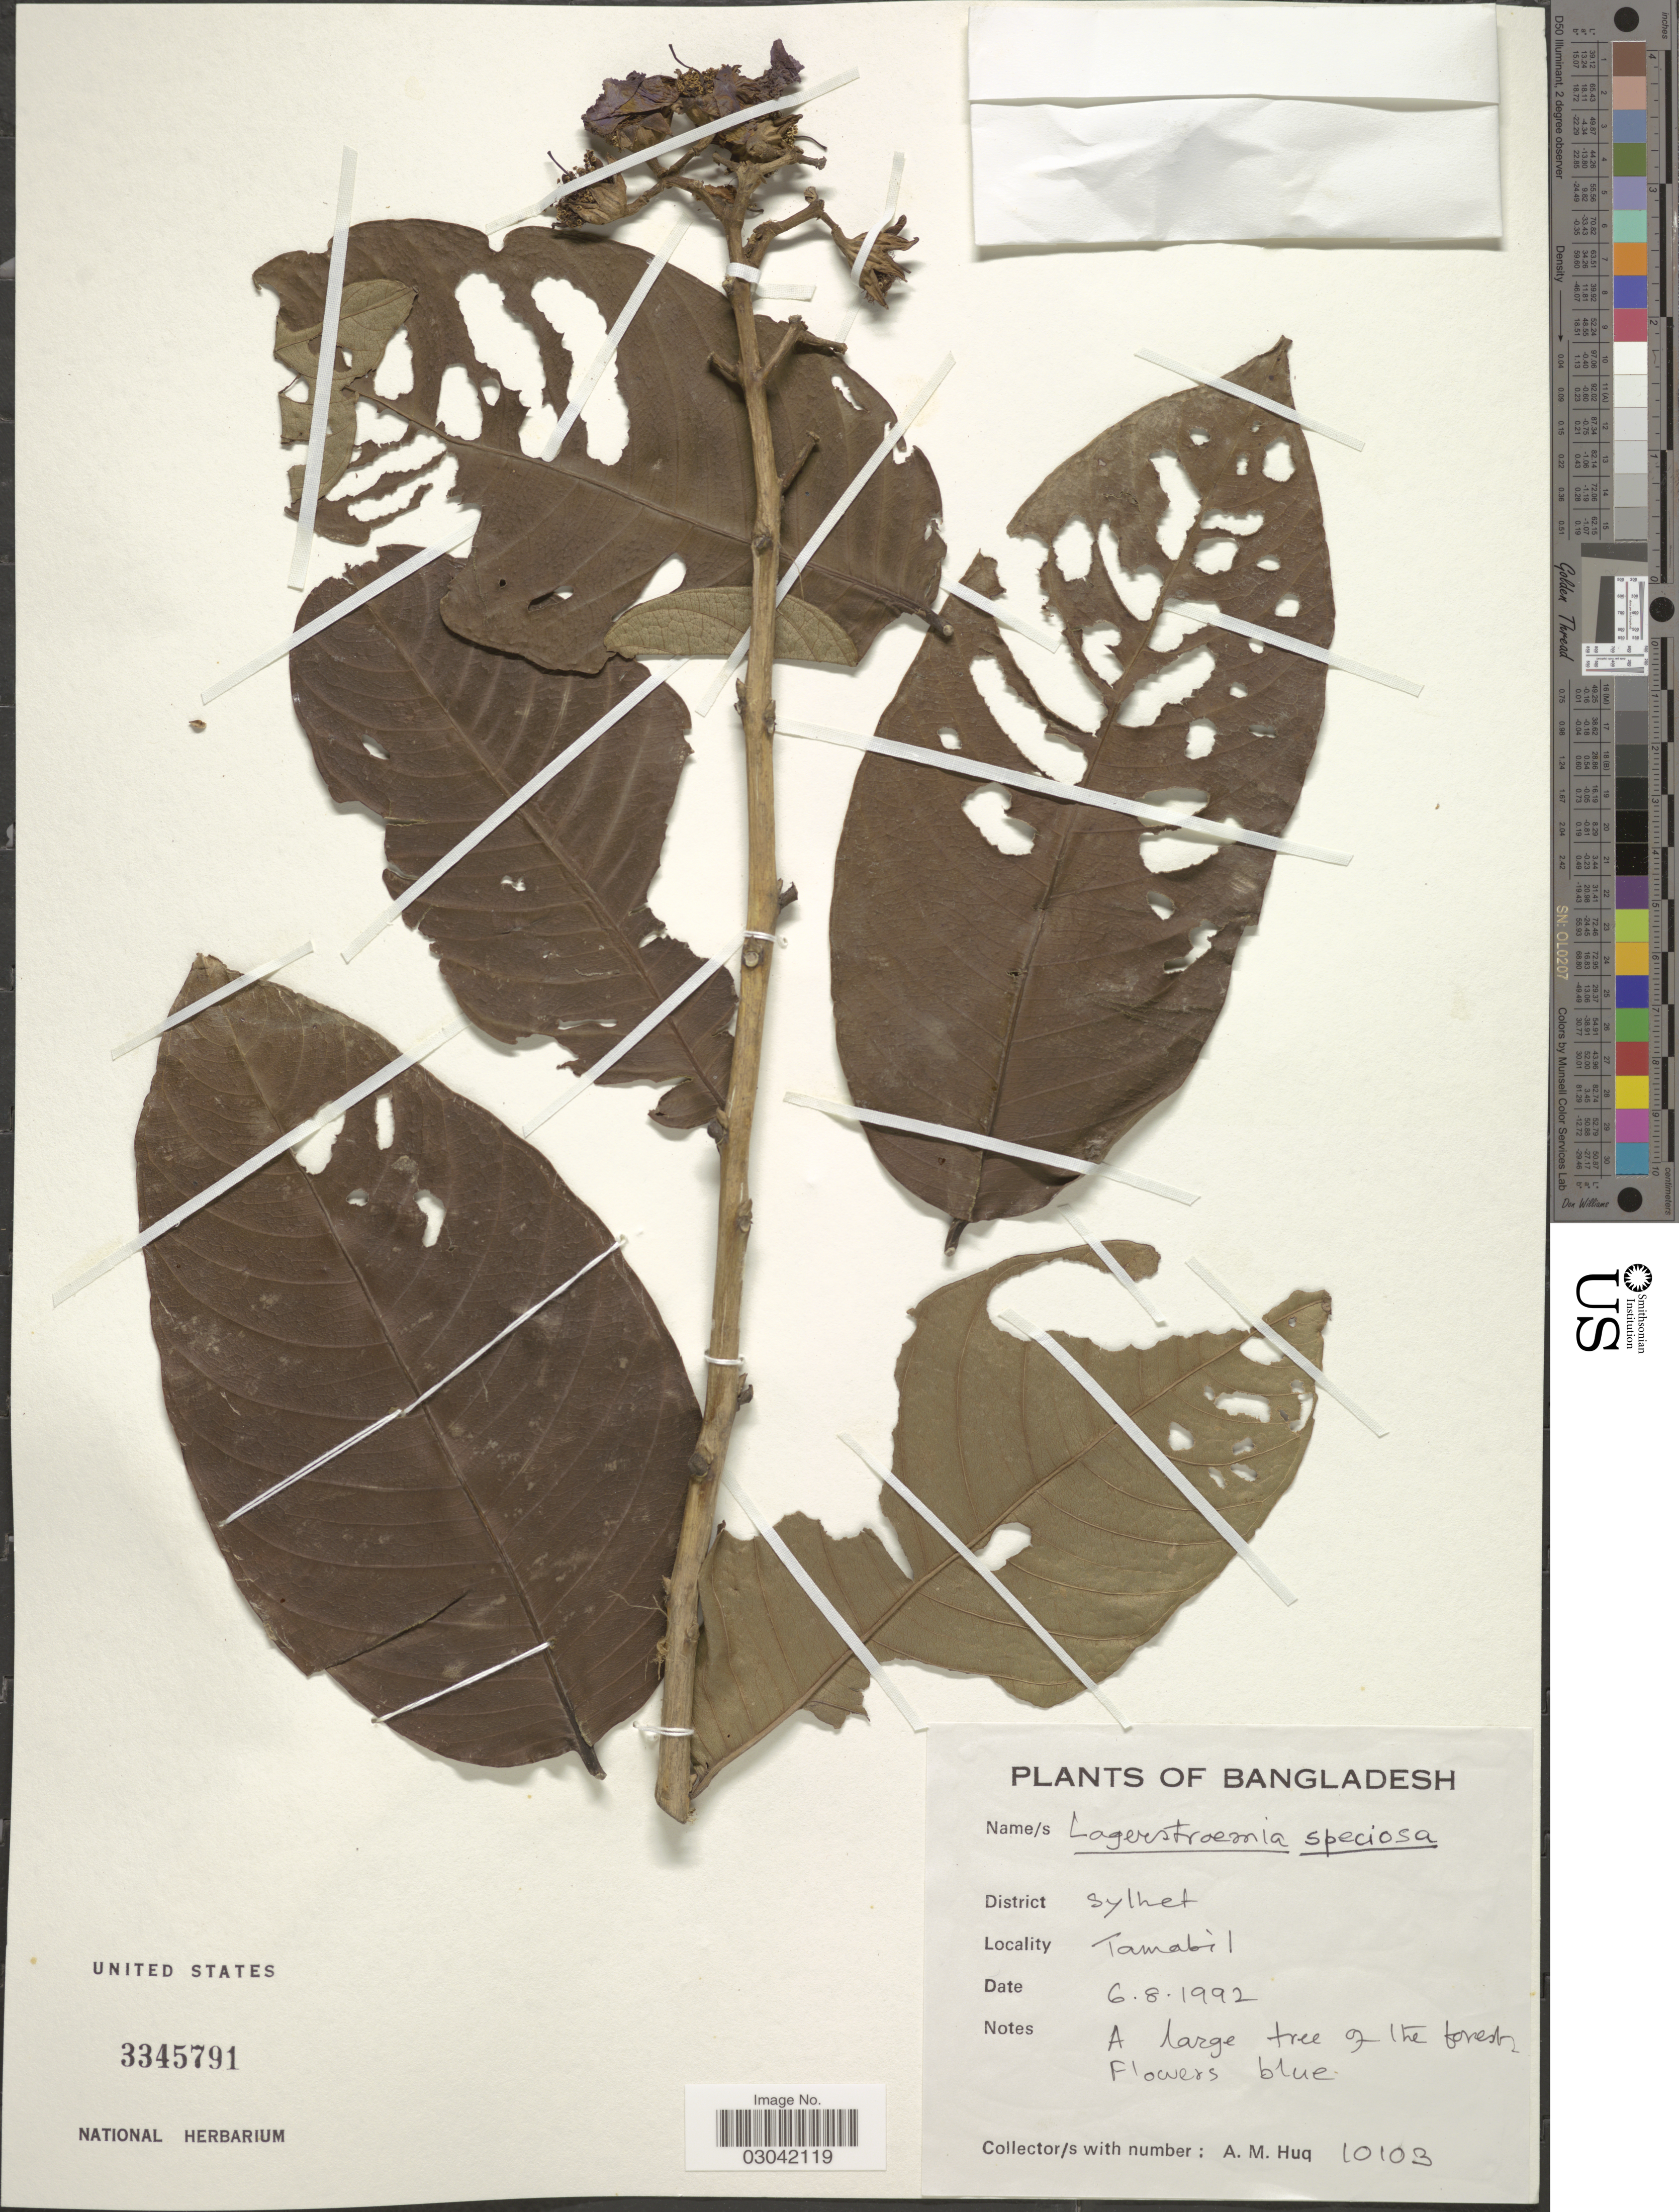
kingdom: Plantae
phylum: Tracheophyta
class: Magnoliopsida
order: Myrtales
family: Lythraceae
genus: Lagerstroemia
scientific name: Lagerstroemia speciosa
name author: (L.) Pers.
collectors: A. M. Huq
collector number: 10103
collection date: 1992-08-06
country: Bangladesh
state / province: Sylhet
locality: Tamabil.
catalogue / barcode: US 3345791